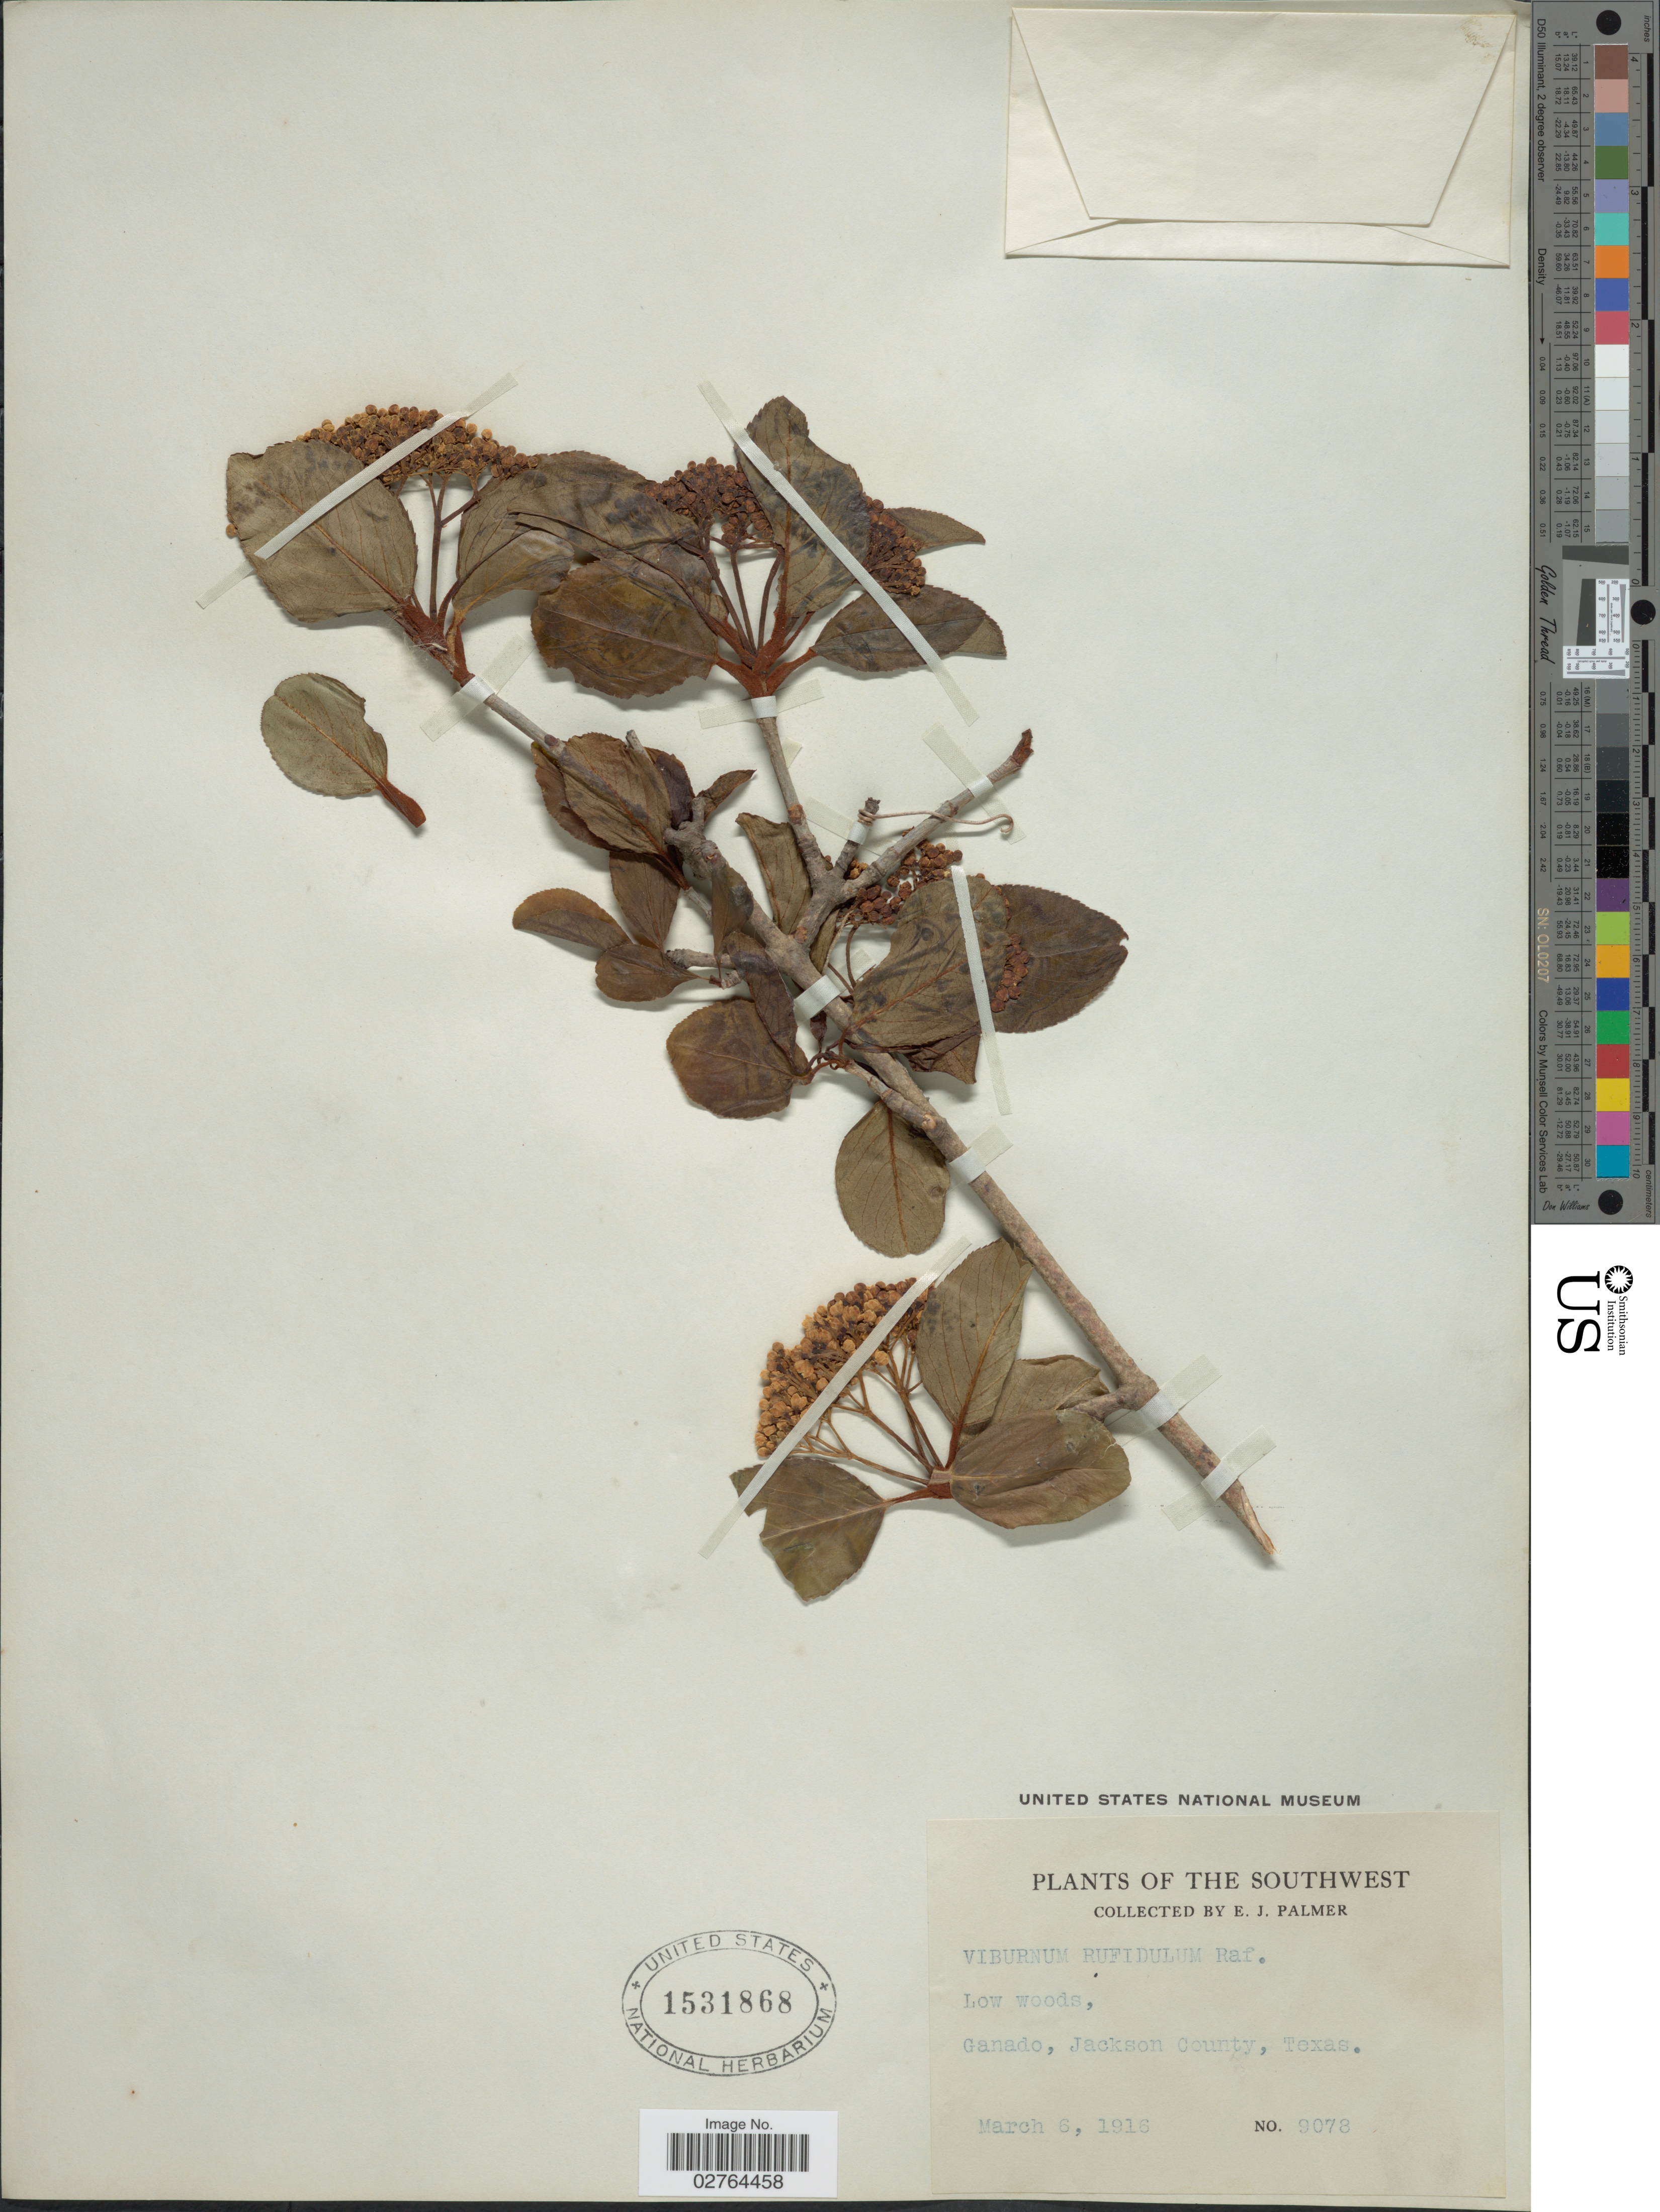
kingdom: Plantae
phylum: Tracheophyta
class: Magnoliopsida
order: Dipsacales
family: Viburnaceae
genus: Viburnum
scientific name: Viburnum rufidulum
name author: Raf.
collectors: E. J. Palmer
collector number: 9078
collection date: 1916-03-06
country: United States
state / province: Texas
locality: The Southwest. Ganado, Jackson County.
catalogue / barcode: US 1531868